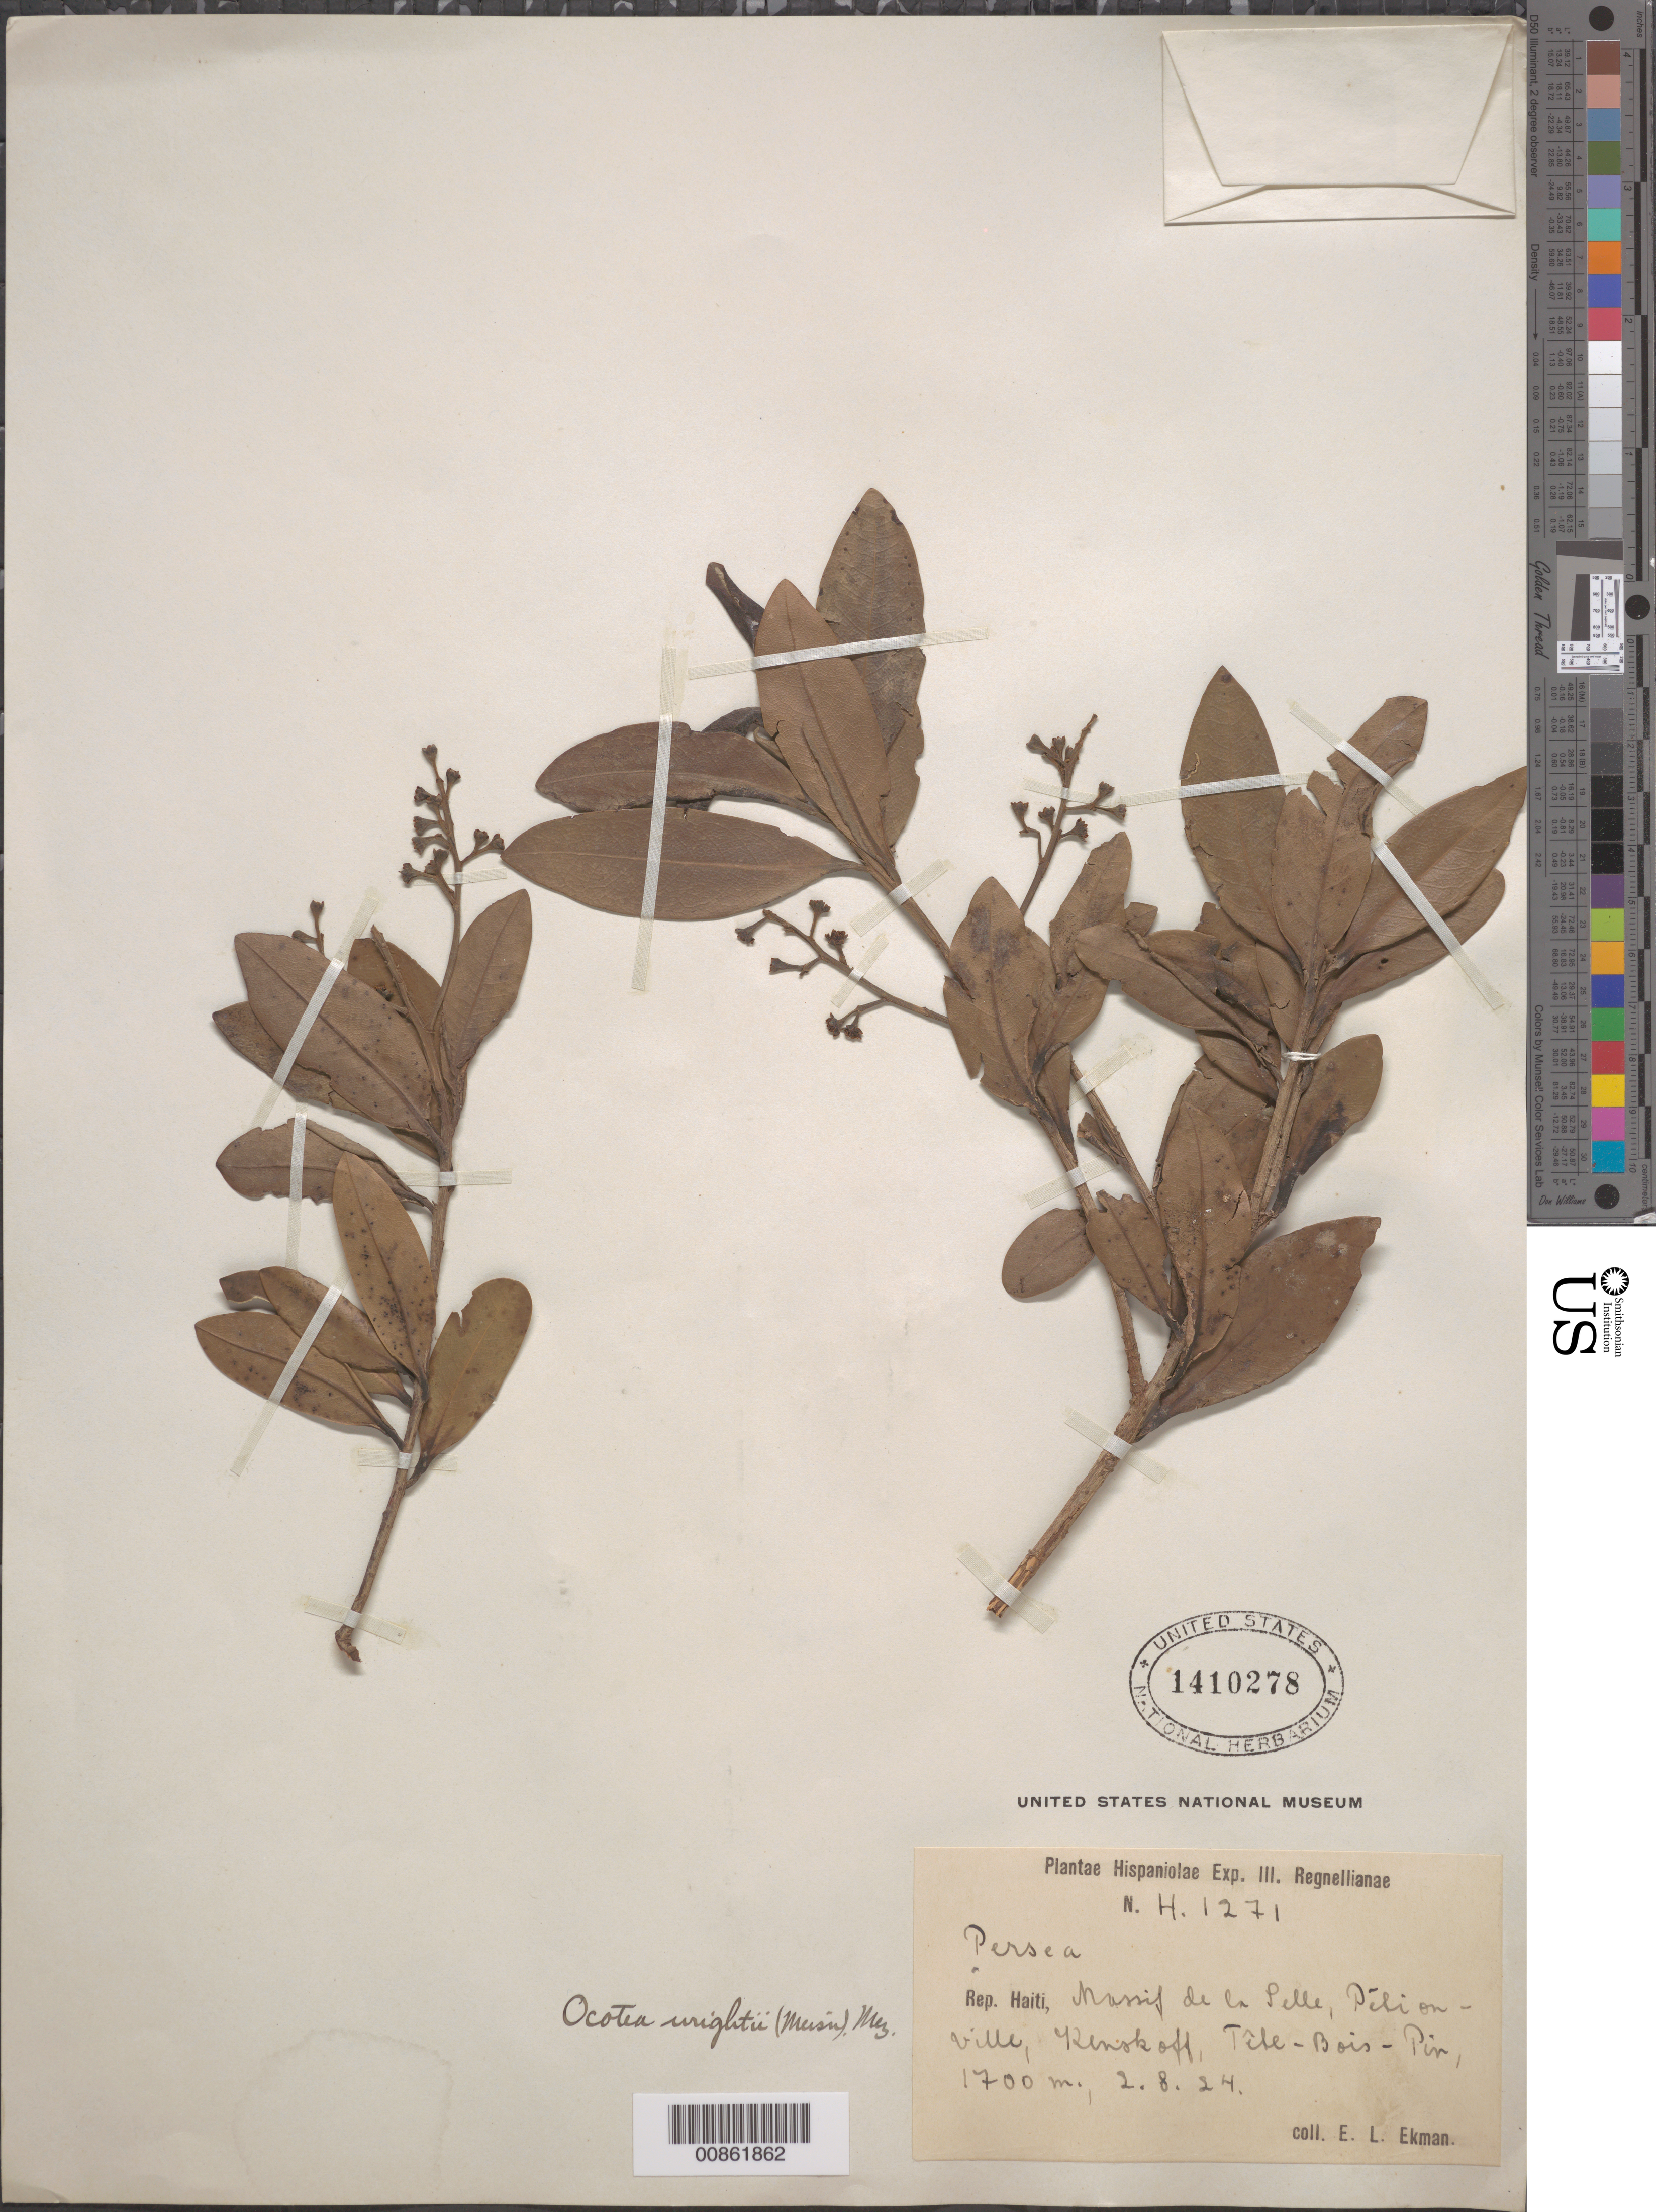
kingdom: Plantae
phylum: Tracheophyta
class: Magnoliopsida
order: Laurales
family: Lauraceae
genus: Ocotea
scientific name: Ocotea wrightii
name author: (Meisn.) Mez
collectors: E. L. Ekman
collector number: H 1271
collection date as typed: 02 Aug 1924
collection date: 1924-08-02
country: Haiti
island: Hispaniola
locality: Massif de la Selle, Pétionville, Kenskoff, Tête-Bois-Pin.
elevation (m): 1700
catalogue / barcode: US 1410278